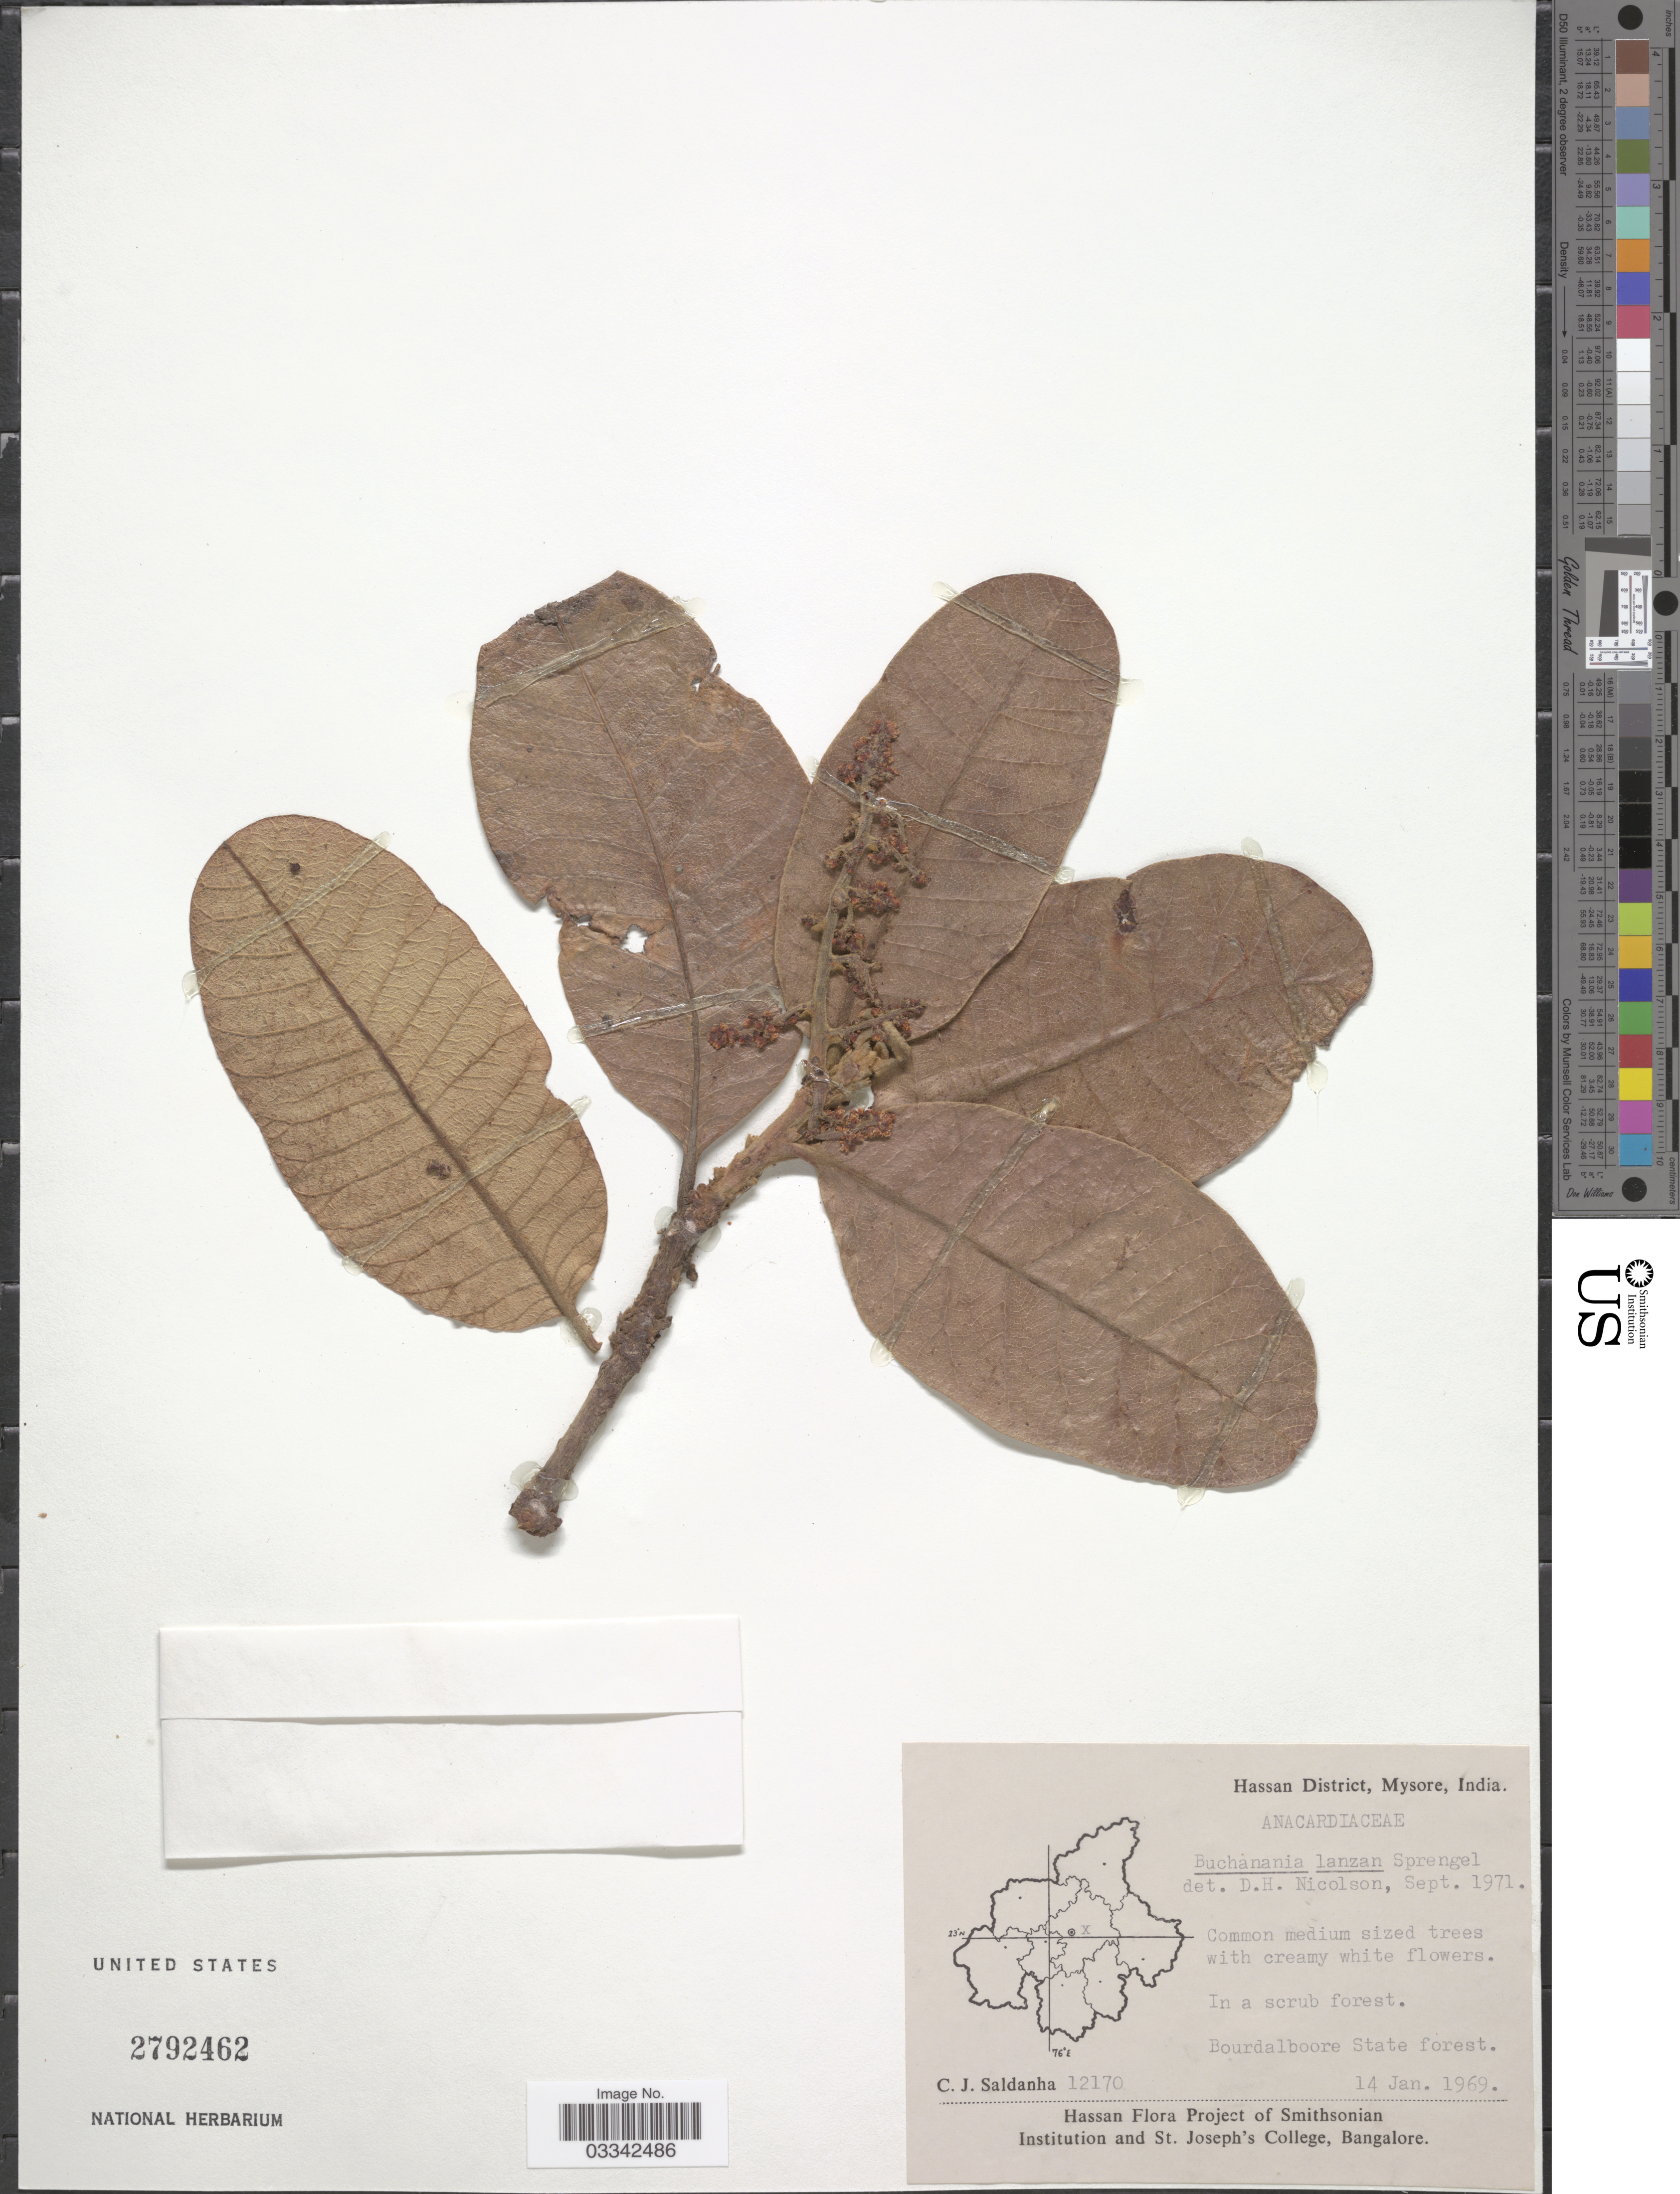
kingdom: Plantae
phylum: Tracheophyta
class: Magnoliopsida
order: Sapindales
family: Anacardiaceae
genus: Buchanania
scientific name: Buchanania lanzan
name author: Spreng.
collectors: C. J. Saldanha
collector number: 12170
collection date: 1969-01-14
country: India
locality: Hassan District, Mysore. Bourdalboore State Forest.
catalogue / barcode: US 2792462